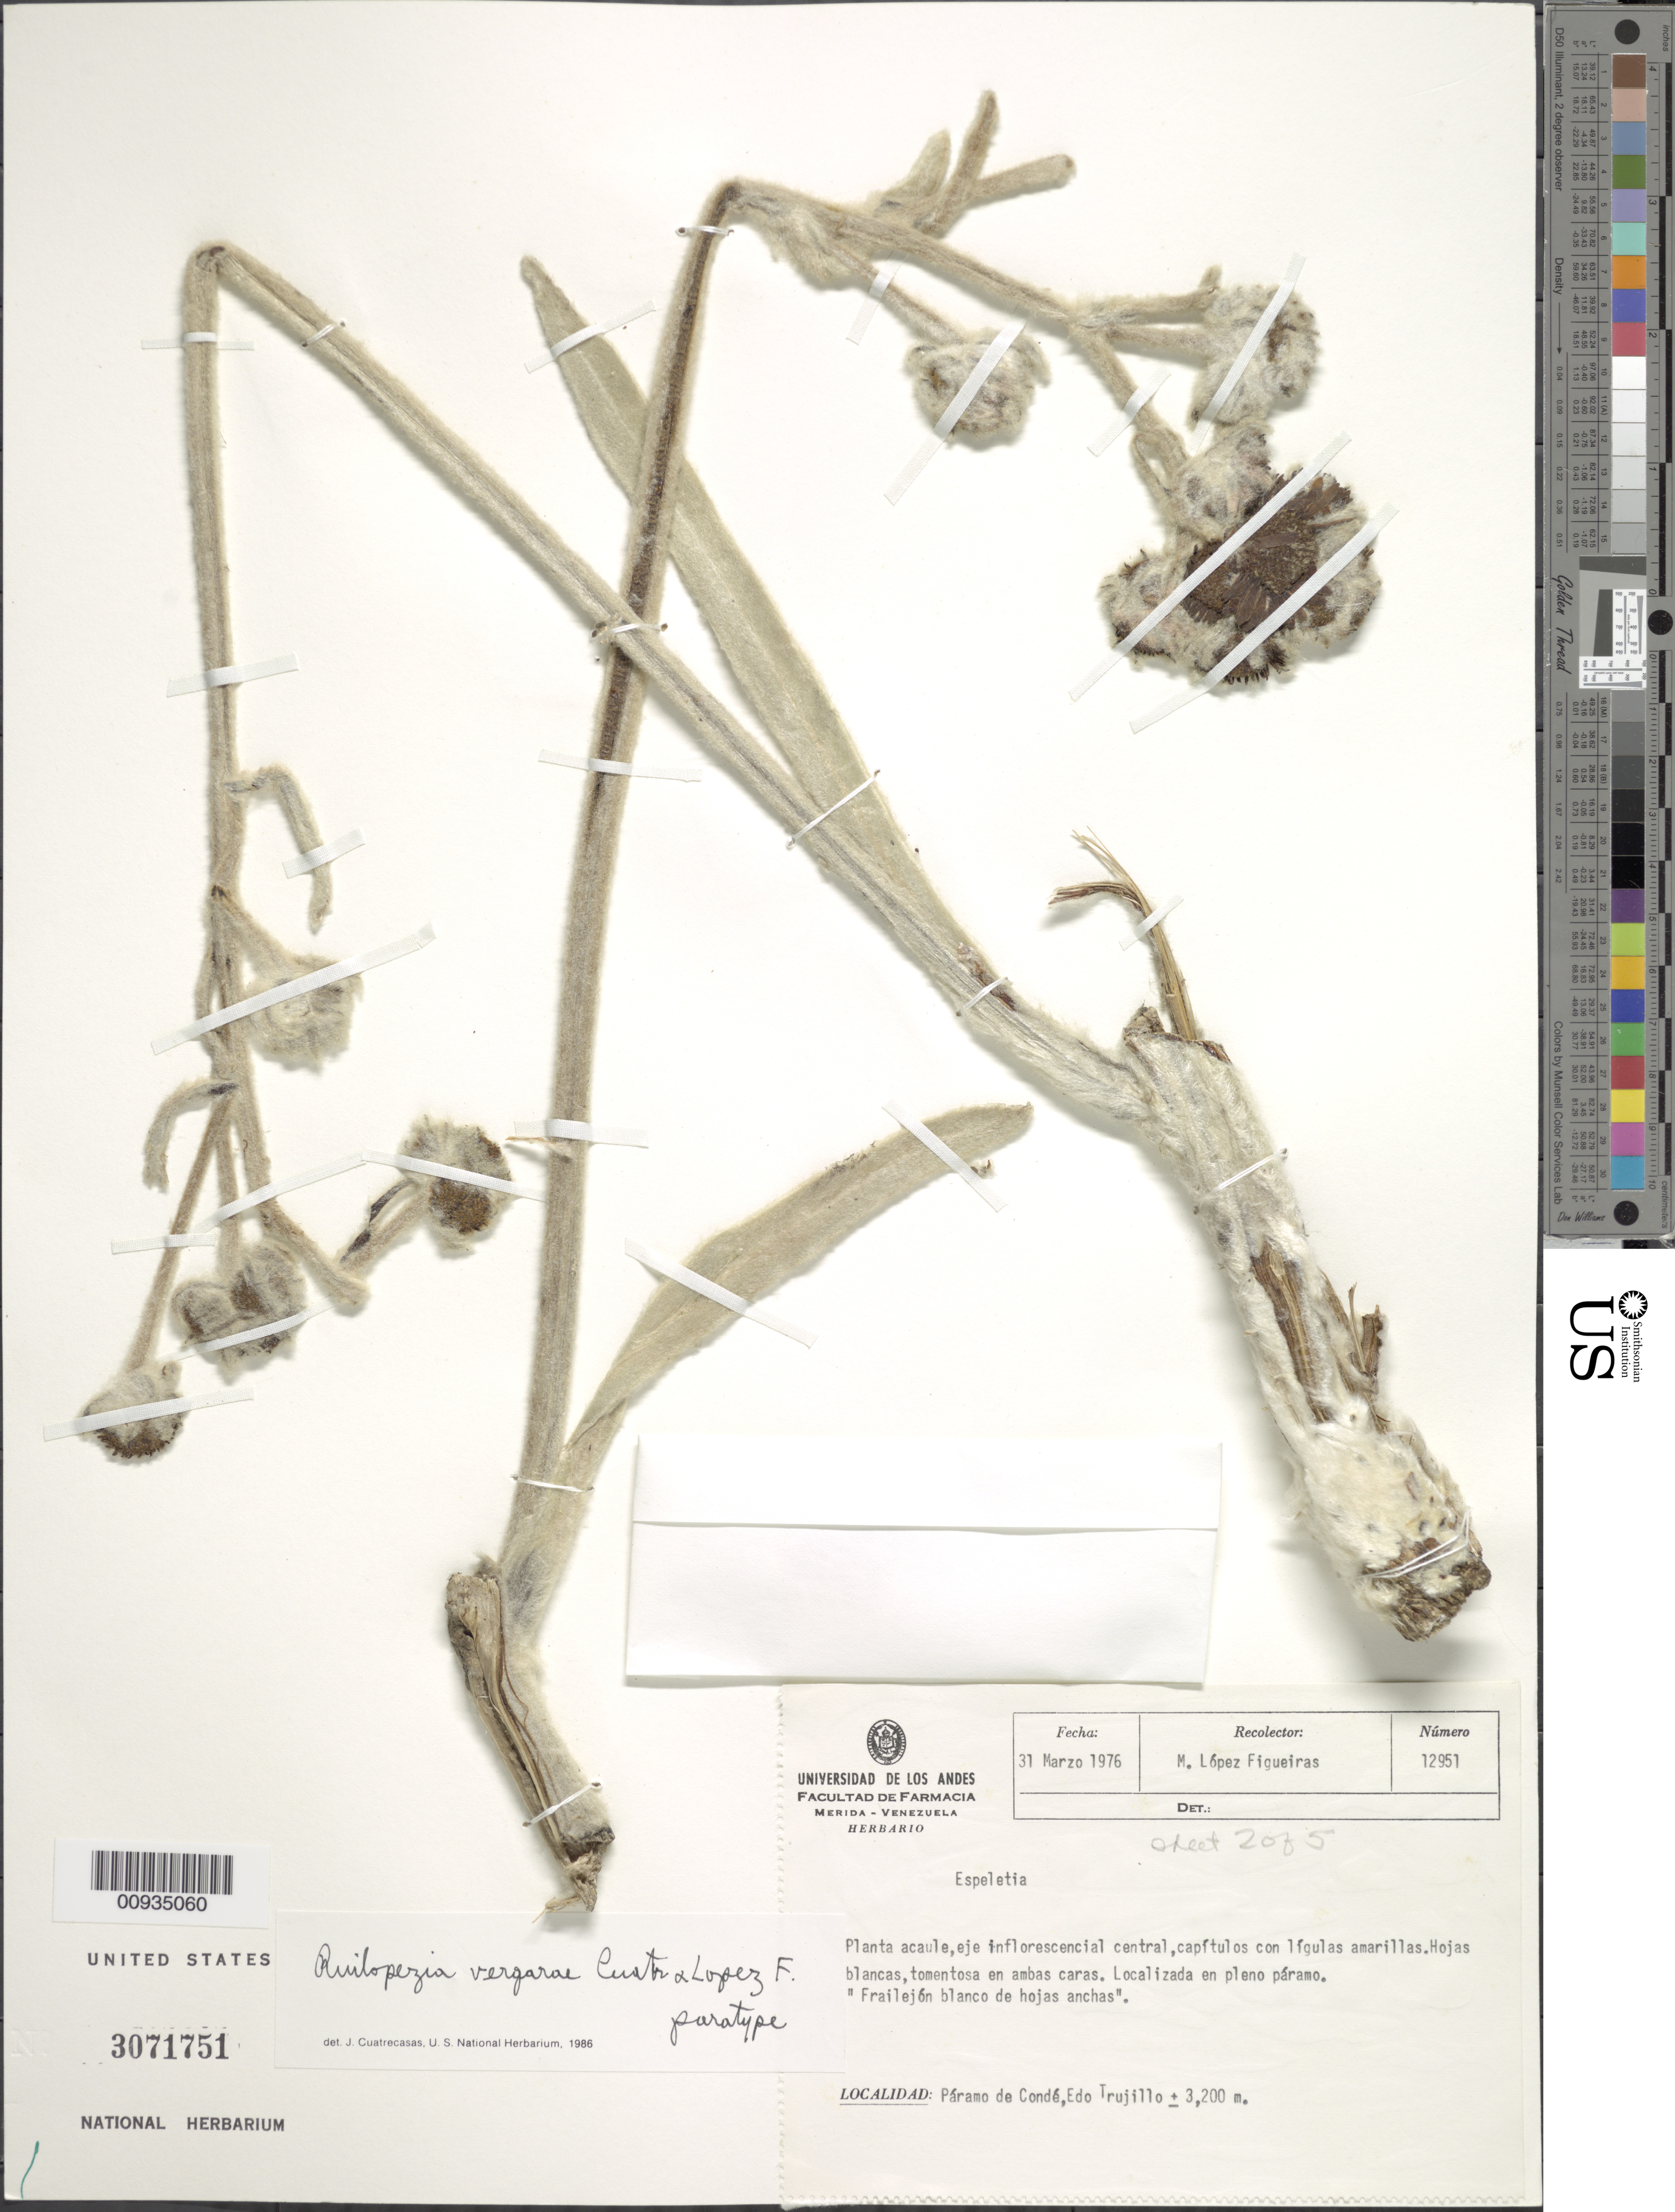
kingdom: Plantae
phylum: Tracheophyta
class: Magnoliopsida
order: Asterales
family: Asteraceae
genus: Ruilopezia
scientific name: Ruilopezia vergarae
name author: Cuatrec. & López Fig.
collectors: M. López Figueiras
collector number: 12951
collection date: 1976-03-31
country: Venezuela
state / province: Trujillo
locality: Paramo de Conde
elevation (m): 3200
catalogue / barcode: US 3071751